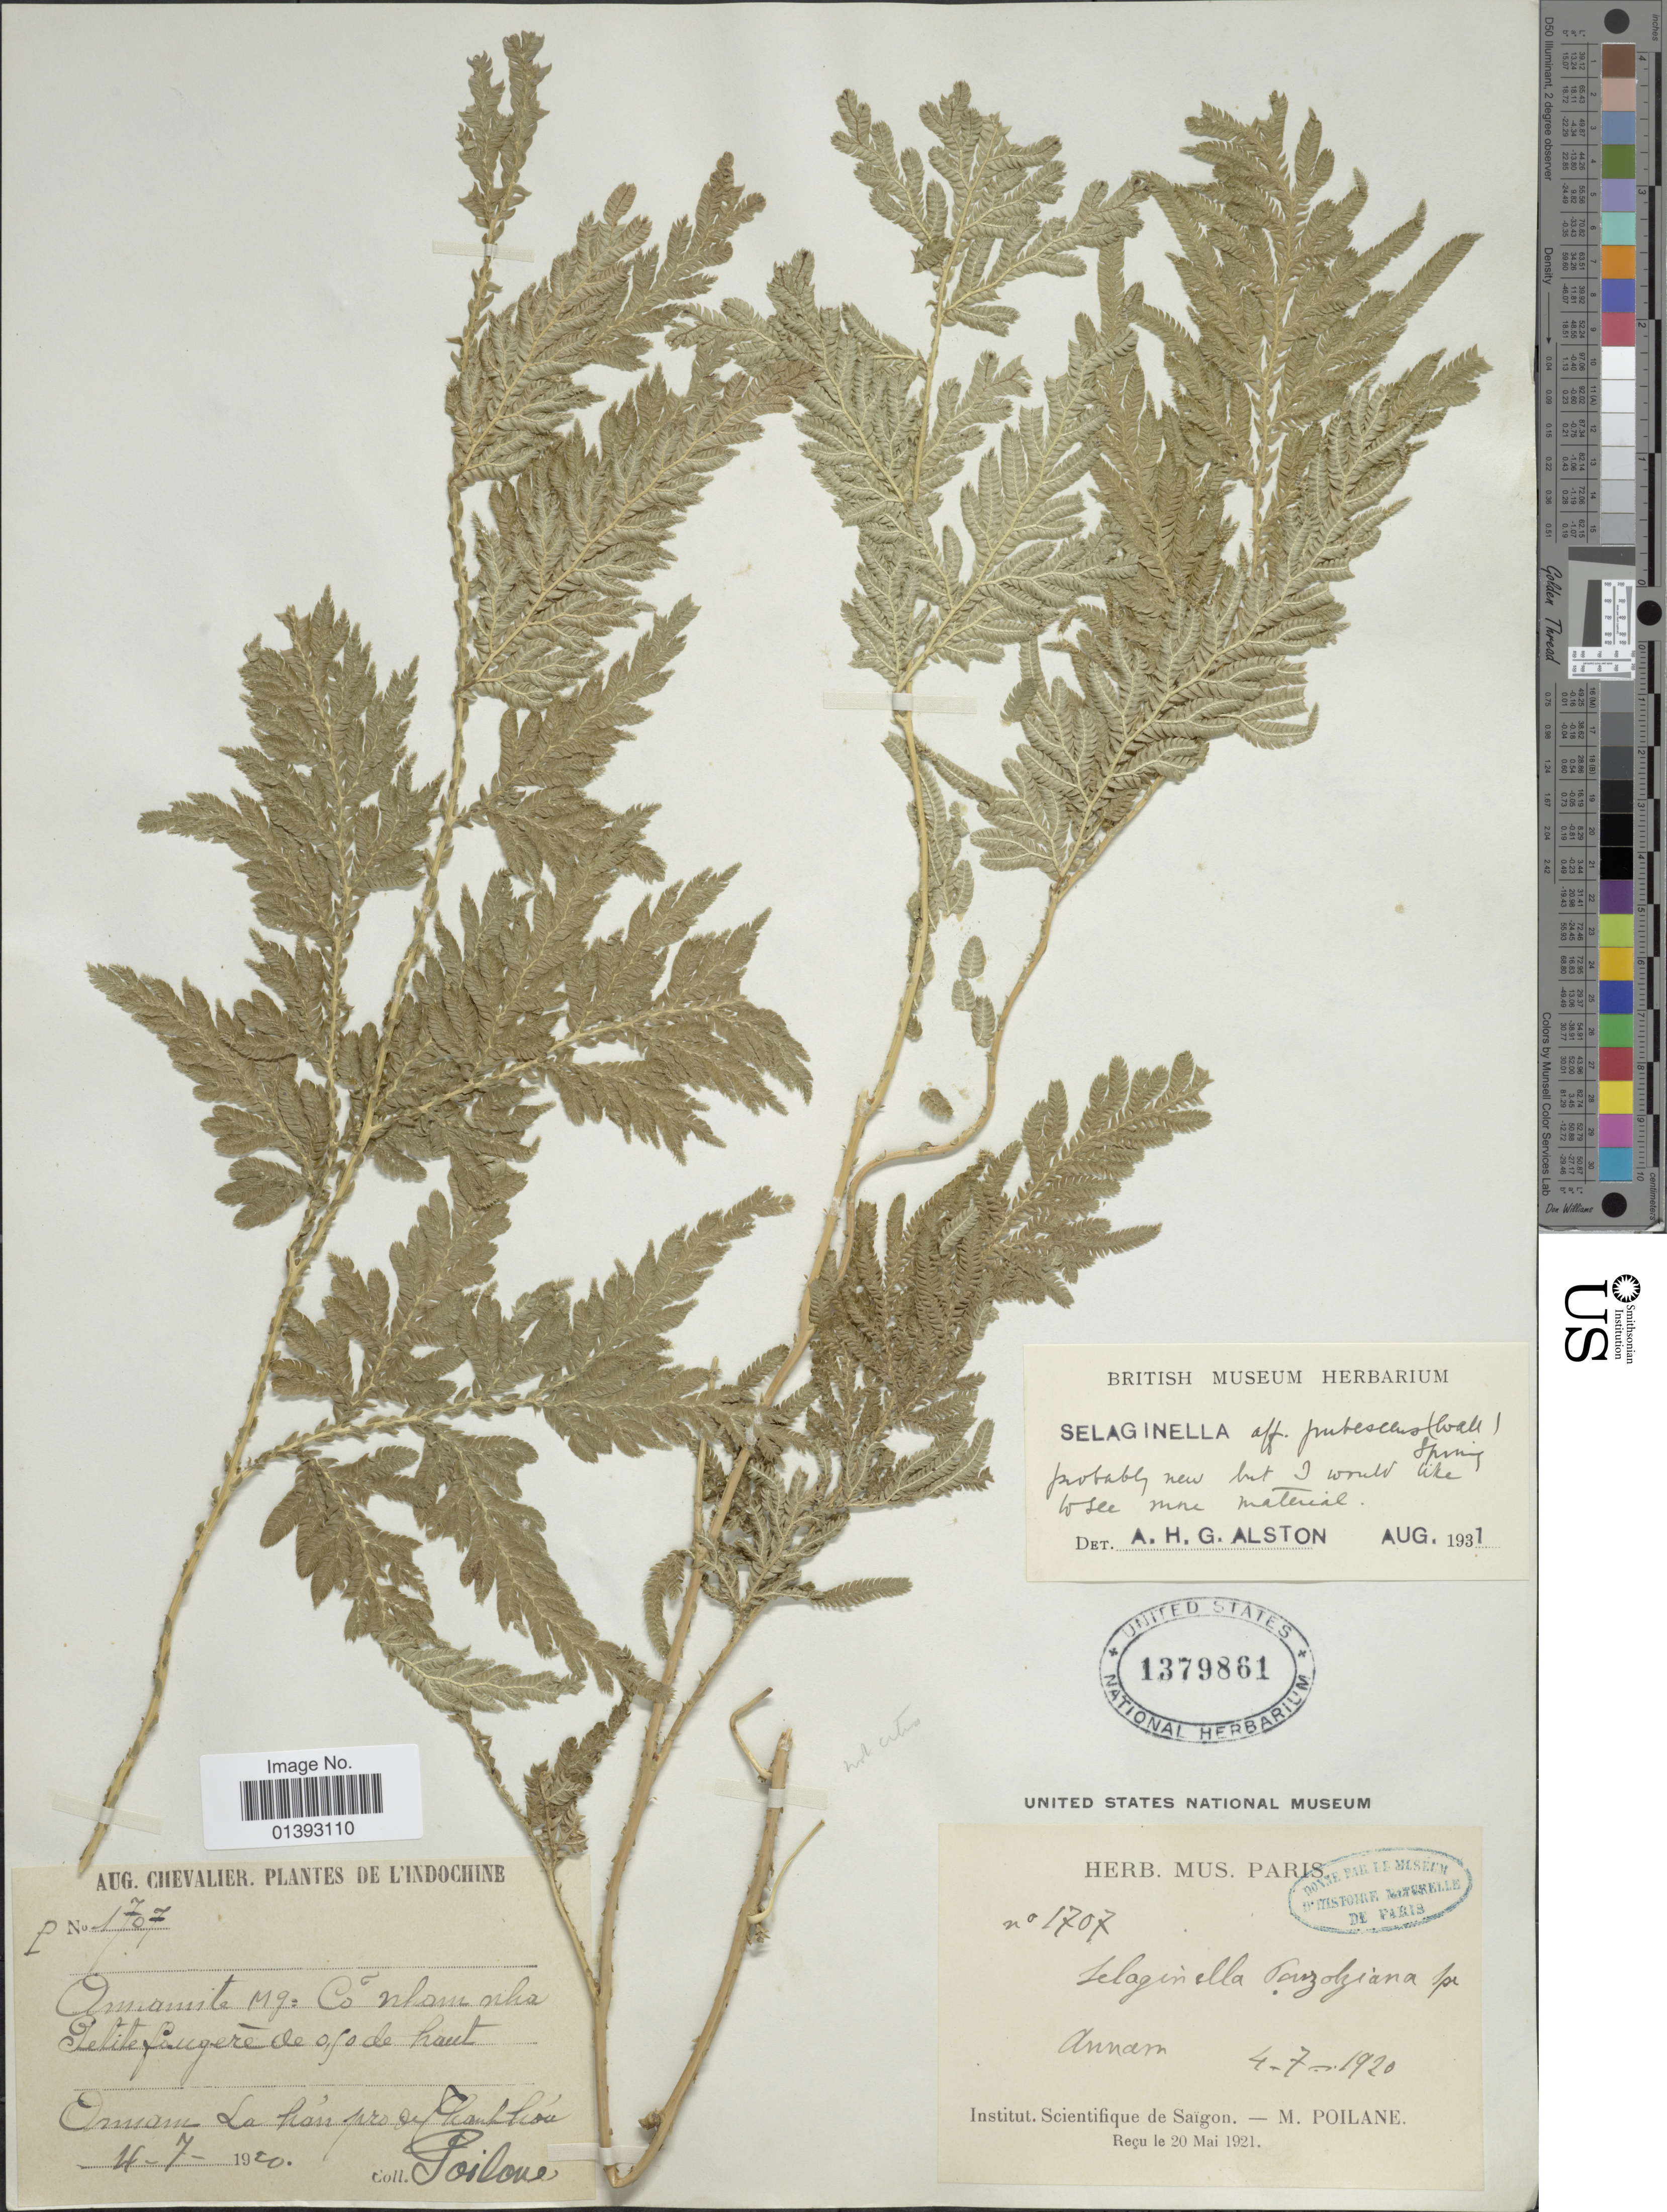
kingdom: Plantae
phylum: Tracheophyta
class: Lycopodiopsida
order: Selaginellales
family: Selaginellaceae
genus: Selaginella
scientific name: Selaginella pubescens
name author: (Wall. ex Hook. & Grev.) Spring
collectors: -. Poilane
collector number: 1707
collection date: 1920-07-04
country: Vietnam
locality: Orniam La hau pro de Chamthou [interpreted]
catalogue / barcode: US 1379861